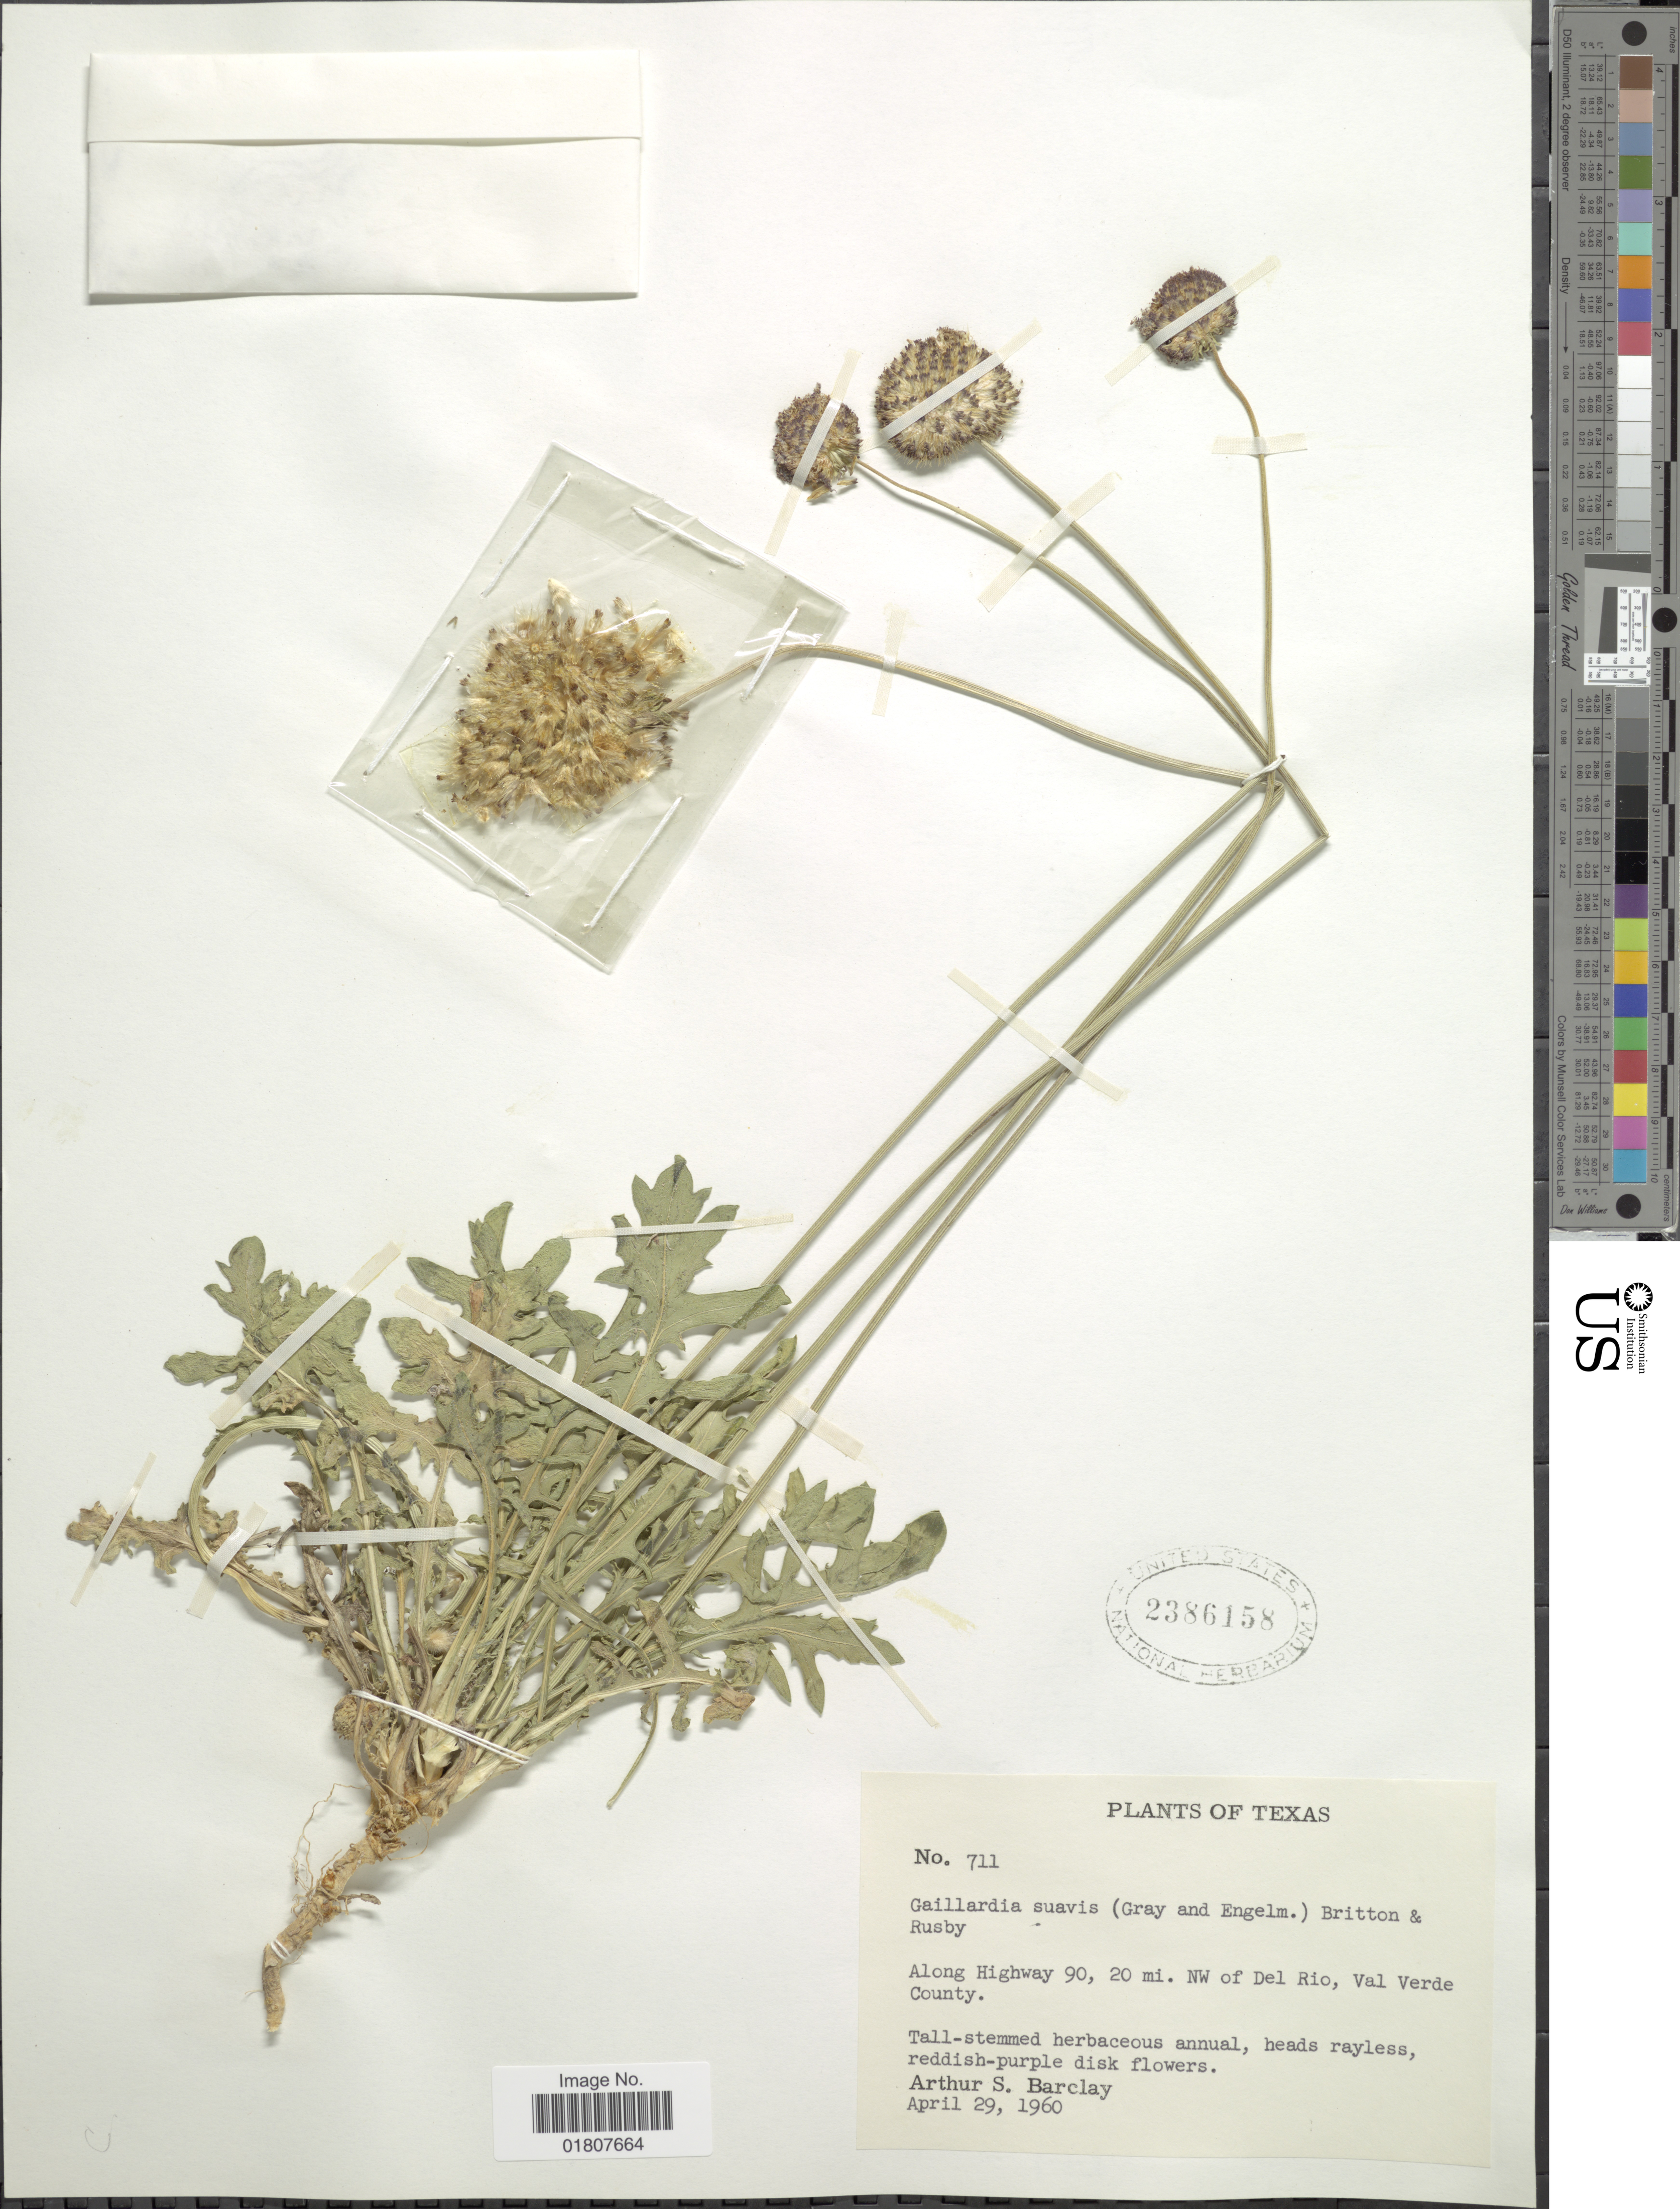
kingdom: Plantae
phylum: Tracheophyta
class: Magnoliopsida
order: Asterales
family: Asteraceae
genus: Gaillardia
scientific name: Gaillardia suavis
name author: (A. Gray & Engelm.) Britton & Rusby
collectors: A. S. Barclay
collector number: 711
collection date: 1960-04-29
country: United States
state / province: Texas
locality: Along Highway 90, 20 mi. NW of Del Rio, Val Verde County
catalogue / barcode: US 2386158